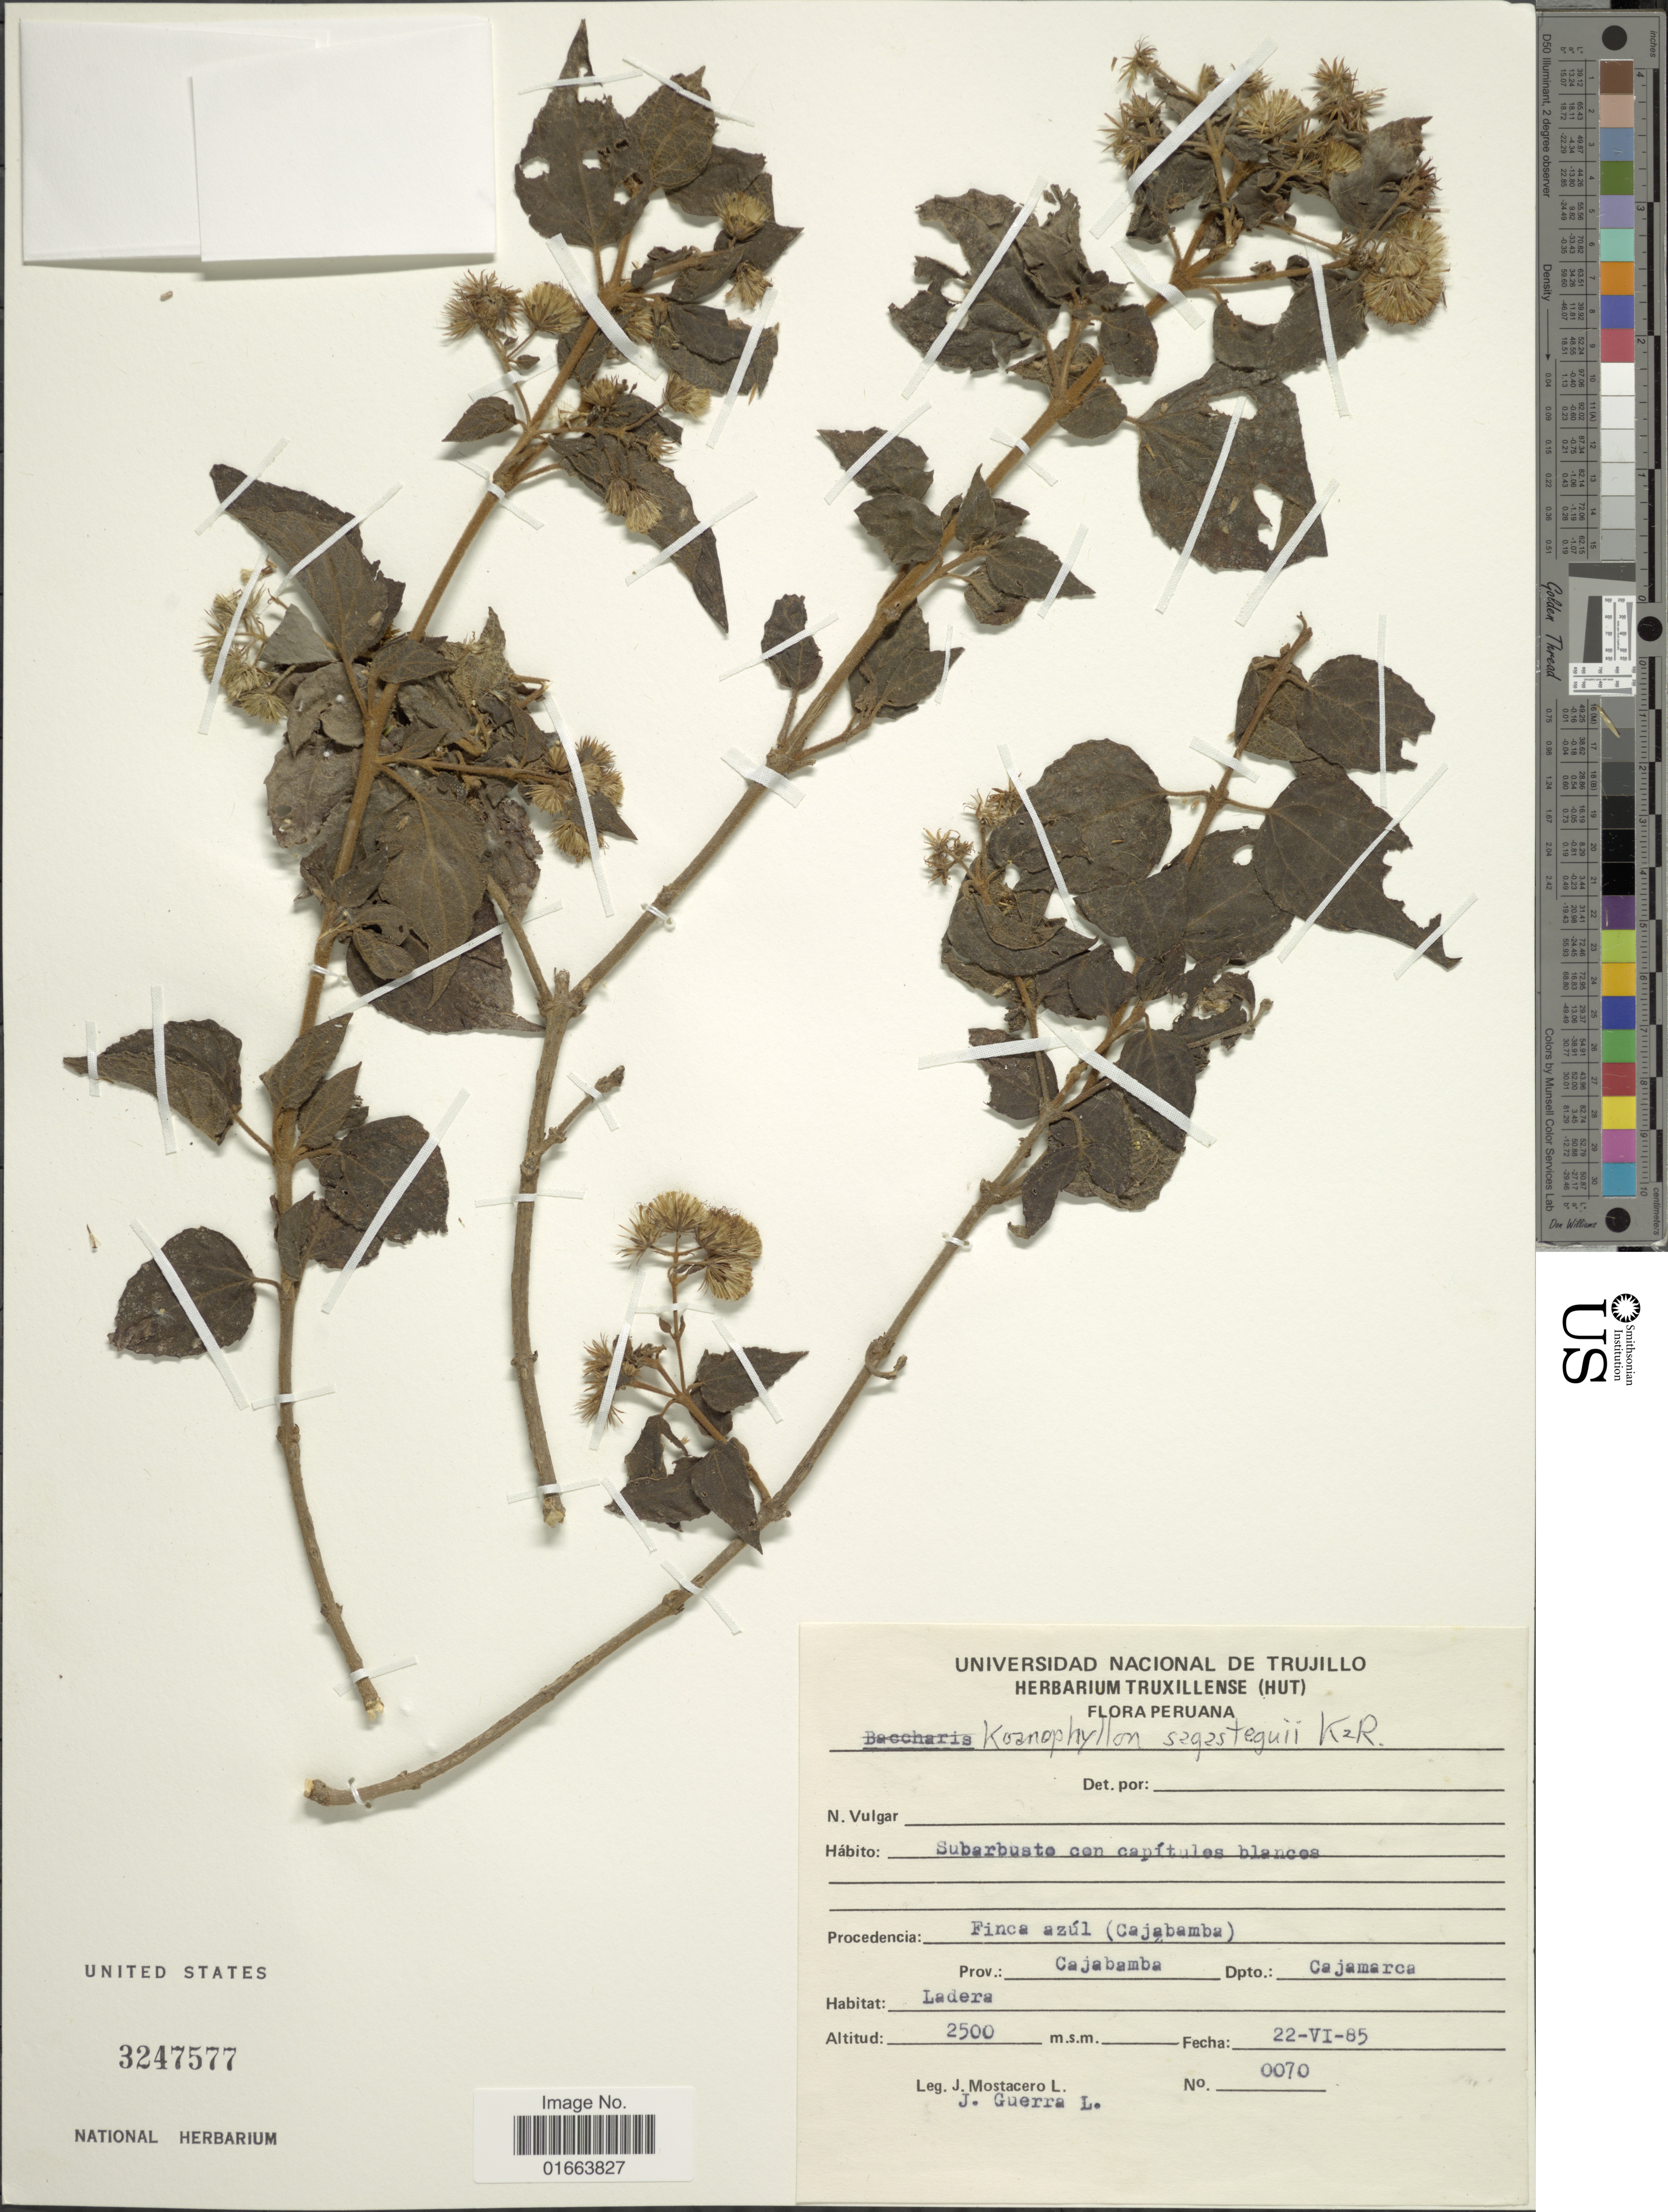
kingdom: Plantae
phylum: Tracheophyta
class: Magnoliopsida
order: Asterales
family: Asteraceae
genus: Koanophyllon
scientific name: Koanophyllon sagasteguii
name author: R.M. King & H. Rob.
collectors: J. Mostacero L. & J. Guerra L.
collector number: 0070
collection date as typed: Transcribed d/m/y: 22/6/85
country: Peru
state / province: Cajamarca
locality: Finca azúl (Cajabamba). Prov. Cajabamba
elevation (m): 2500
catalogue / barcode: US 3247577